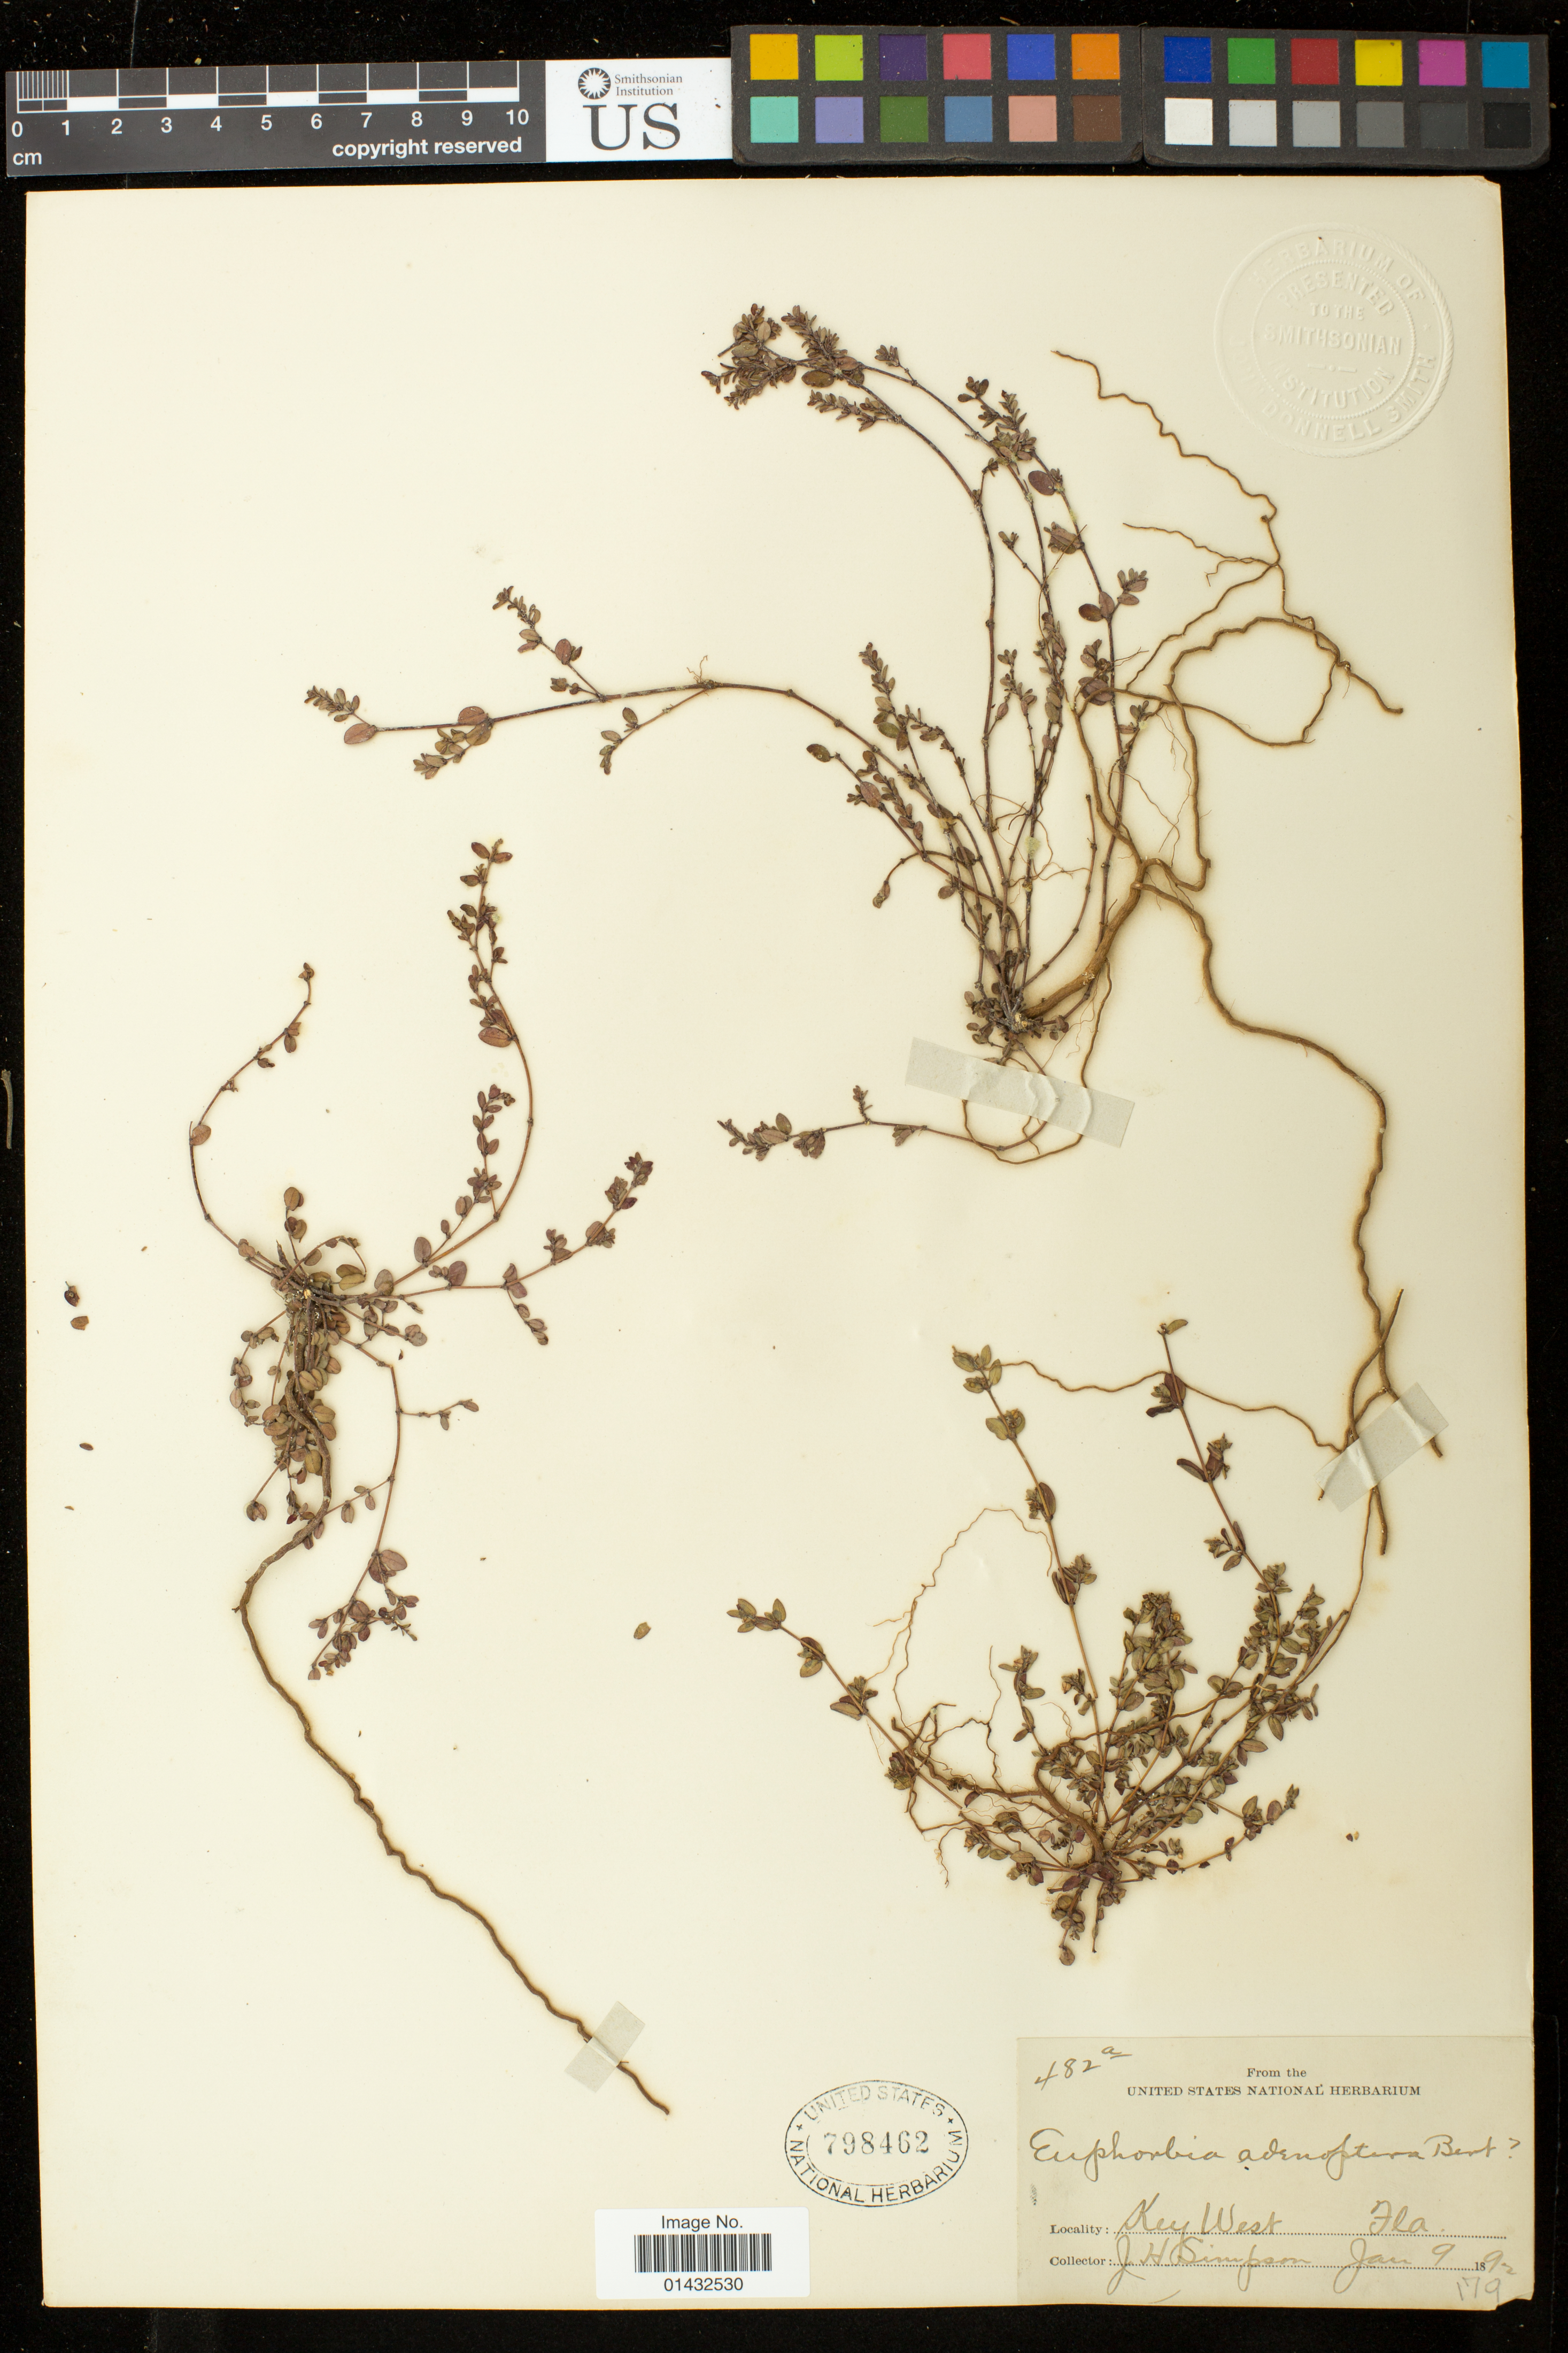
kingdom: Plantae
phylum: Tracheophyta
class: Magnoliopsida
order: Malpighiales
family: Euphorbiaceae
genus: Euphorbia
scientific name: Euphorbia adenoptera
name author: Bertol.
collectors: J. H. Simpson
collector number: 482a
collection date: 1892-01-09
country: United States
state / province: Florida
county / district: Monroe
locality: Key West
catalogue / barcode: US 798462